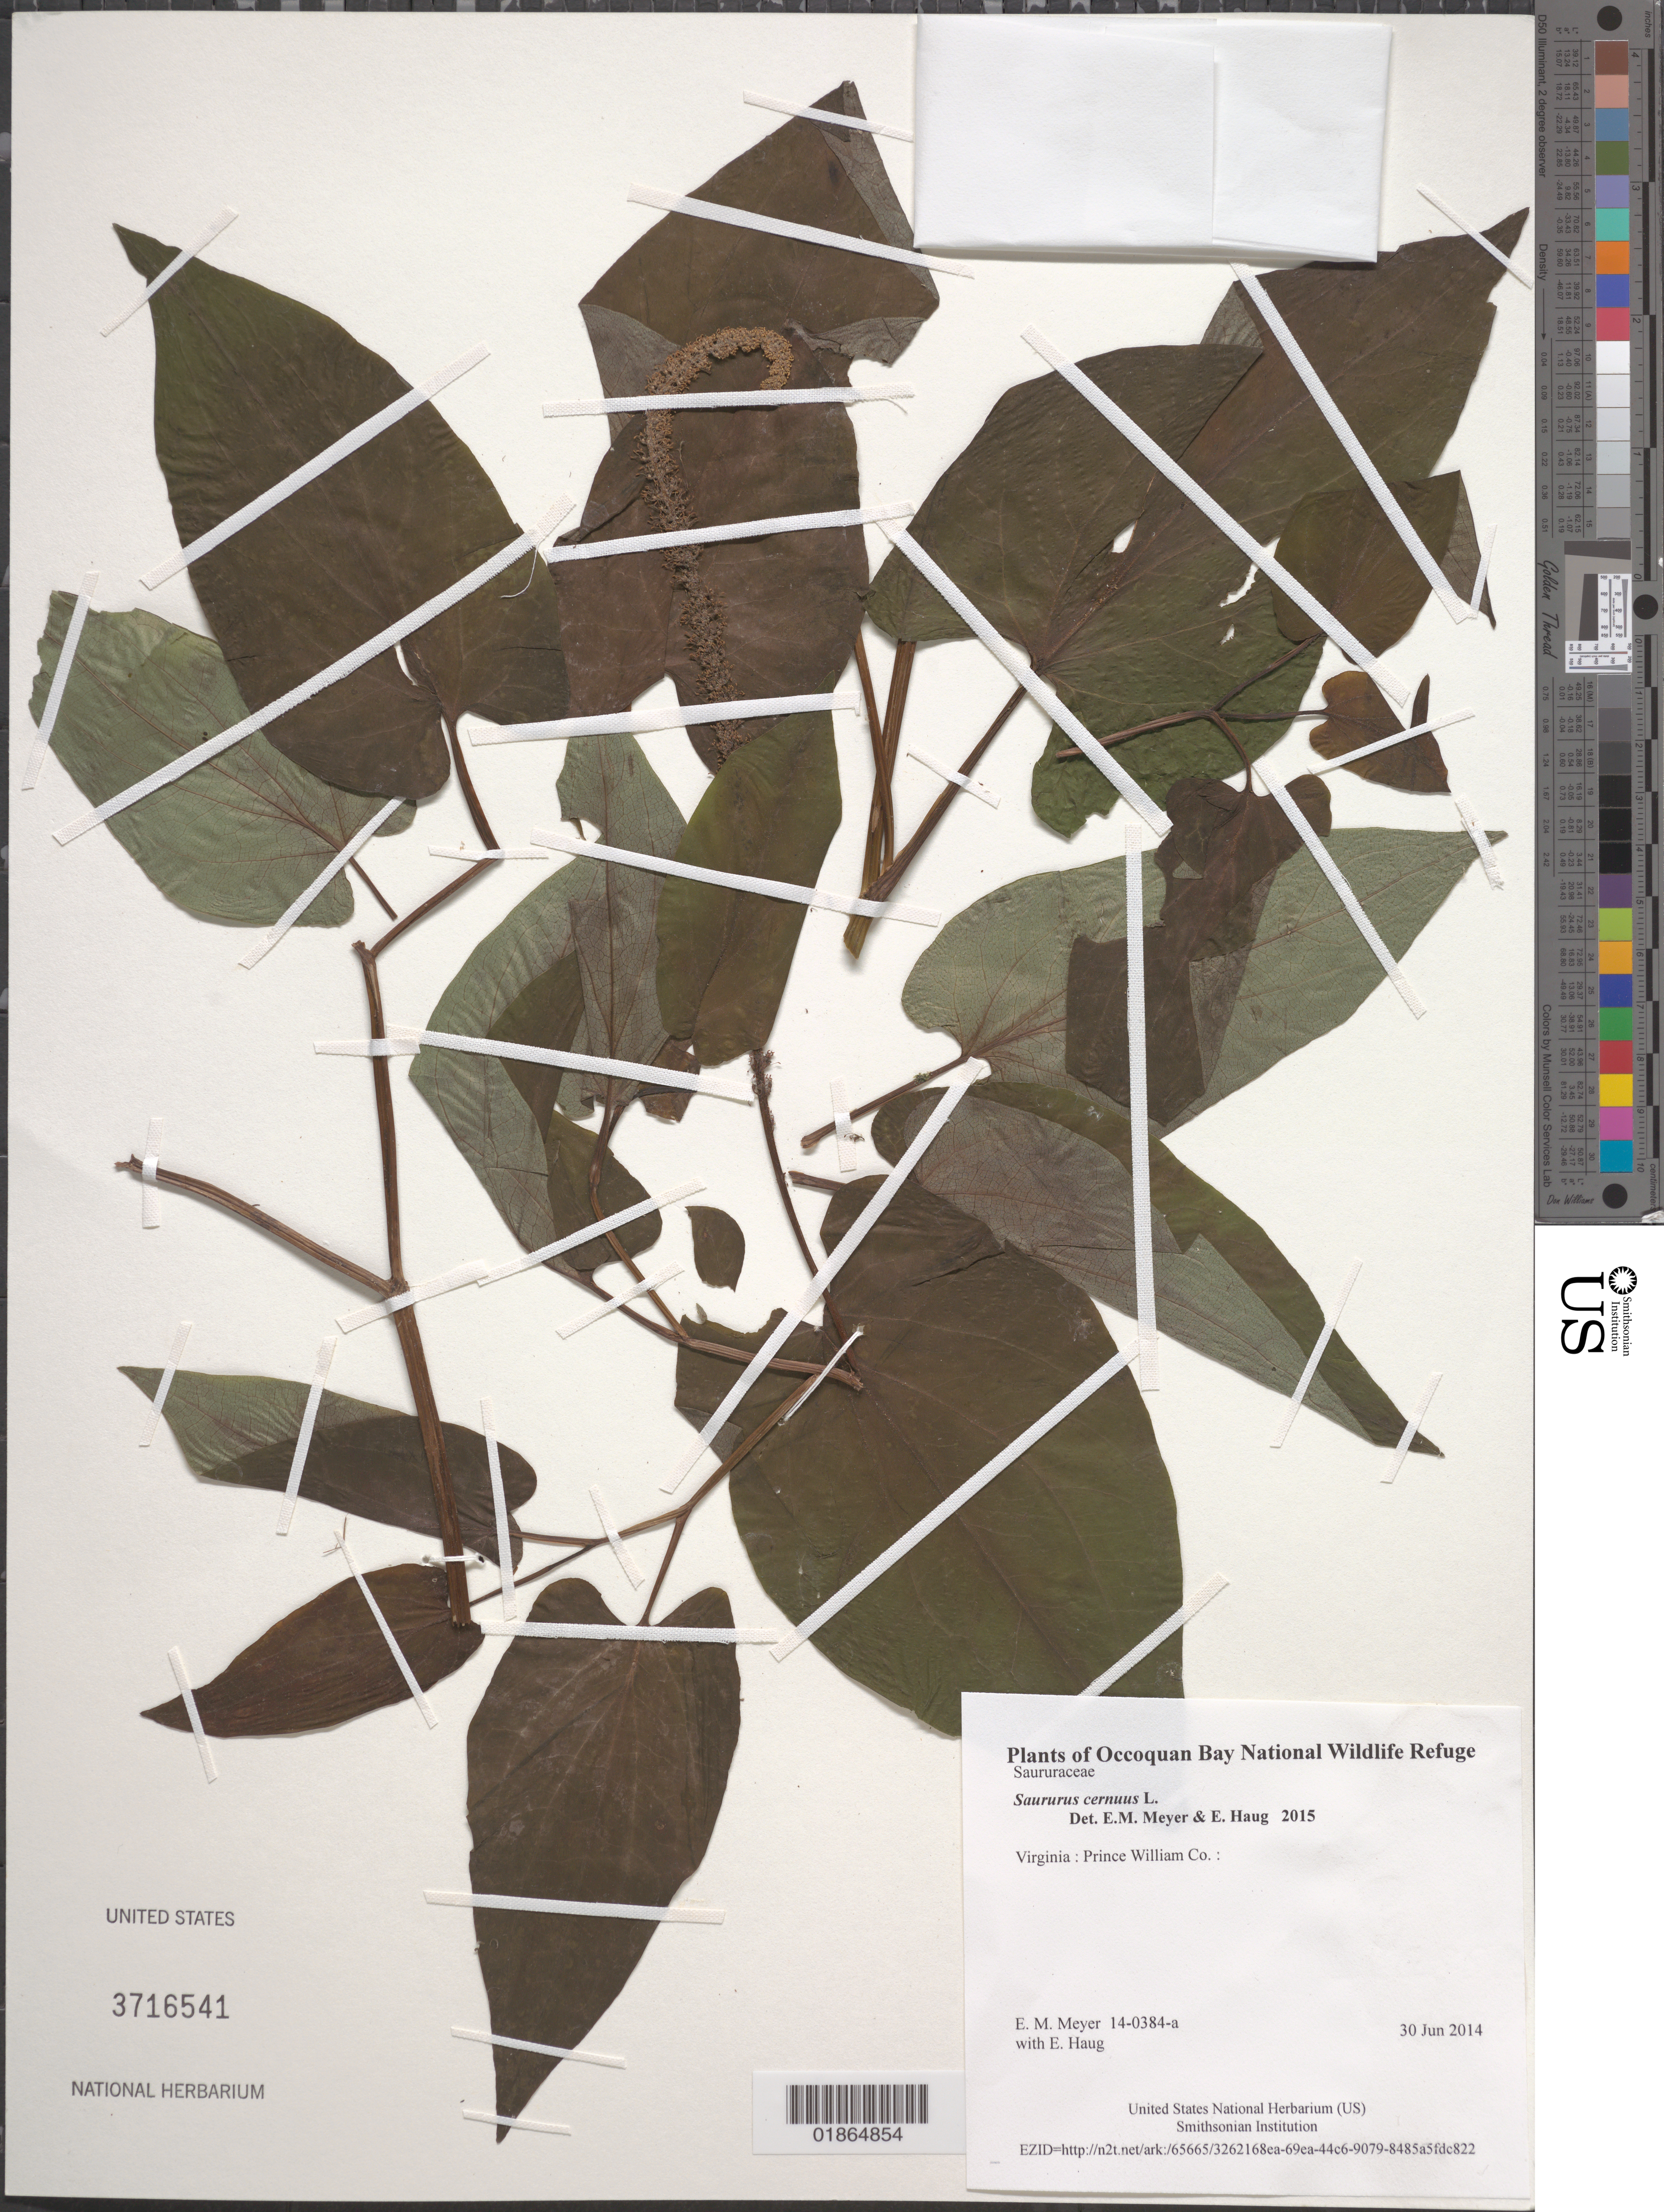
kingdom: Plantae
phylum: Tracheophyta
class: Magnoliopsida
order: Piperales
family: Saururaceae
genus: Saururus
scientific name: Saururus cernuus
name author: L.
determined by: Meyer, E. M.; Haug, E.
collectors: E. M. Meyer & E. Haug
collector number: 14-0384-a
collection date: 2014-06-30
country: United States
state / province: Virginia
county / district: Prince William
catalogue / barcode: US 3716541